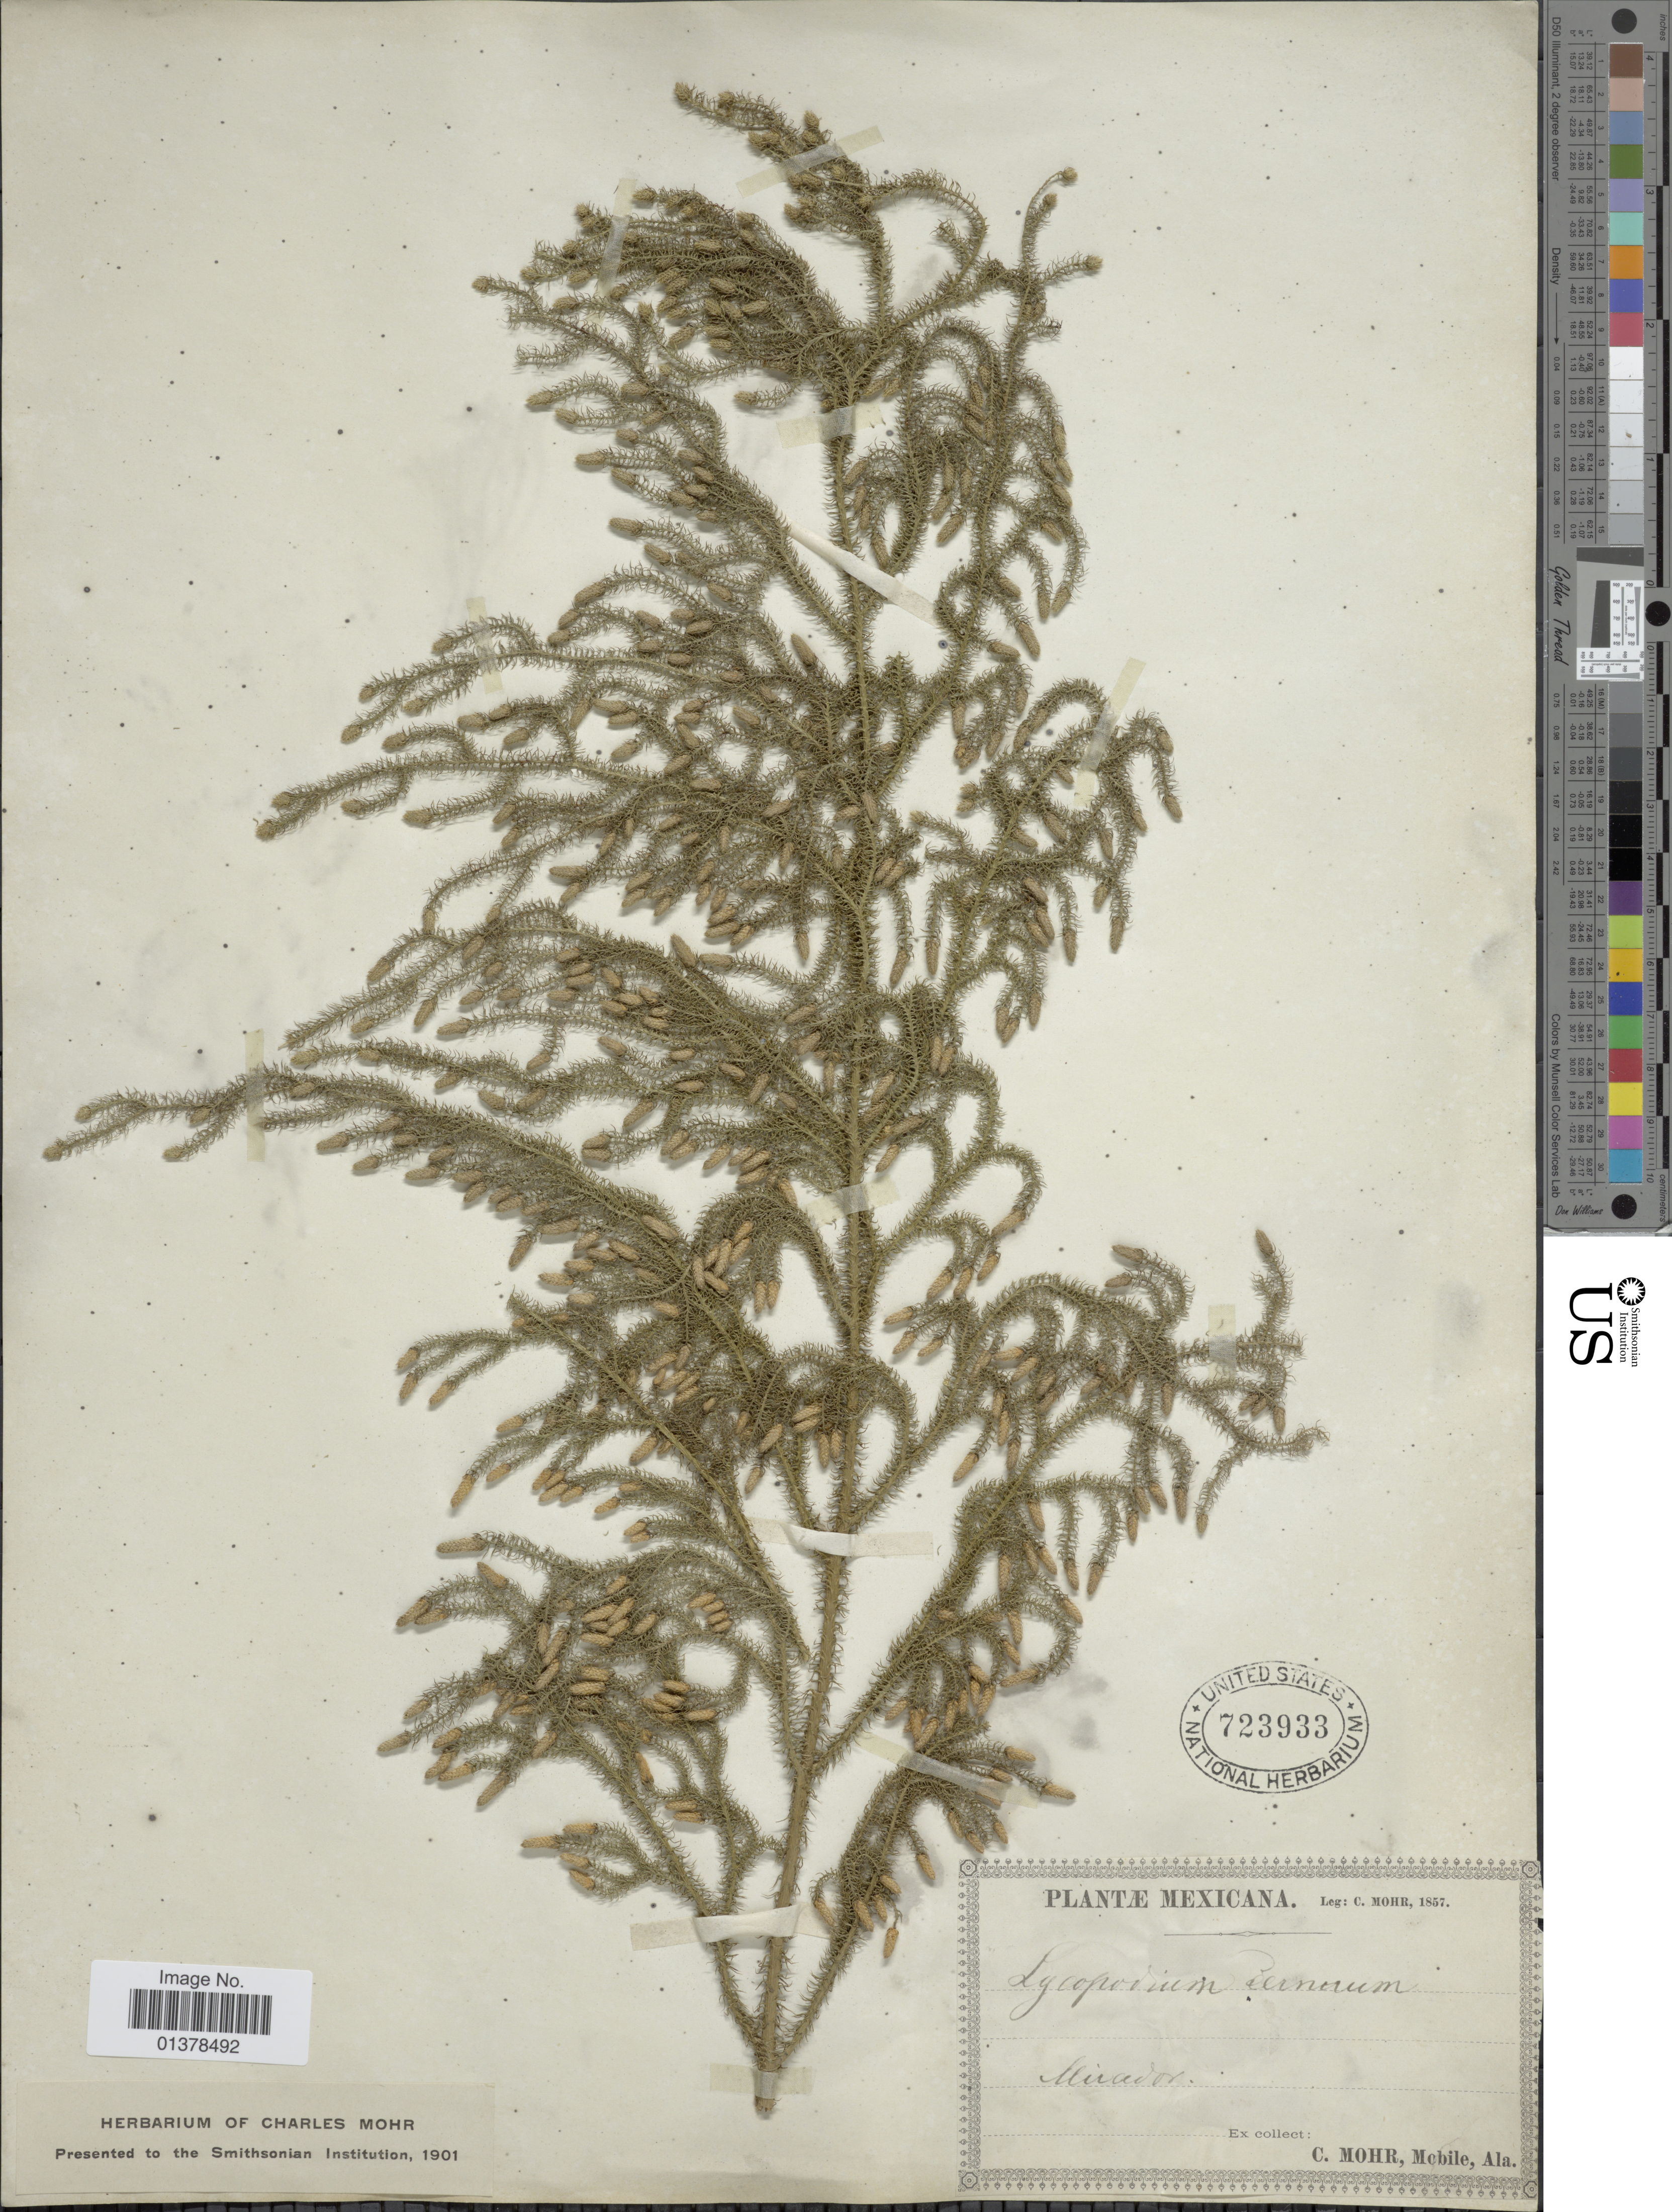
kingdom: Plantae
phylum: Tracheophyta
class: Lycopodiopsida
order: Lycopodiales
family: Lycopodiaceae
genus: Palhinhaea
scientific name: Palhinhaea cernua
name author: (L.) Vasc. & Franco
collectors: C. T. Mohr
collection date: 1857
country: Mexico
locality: MIrador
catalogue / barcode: US 723933